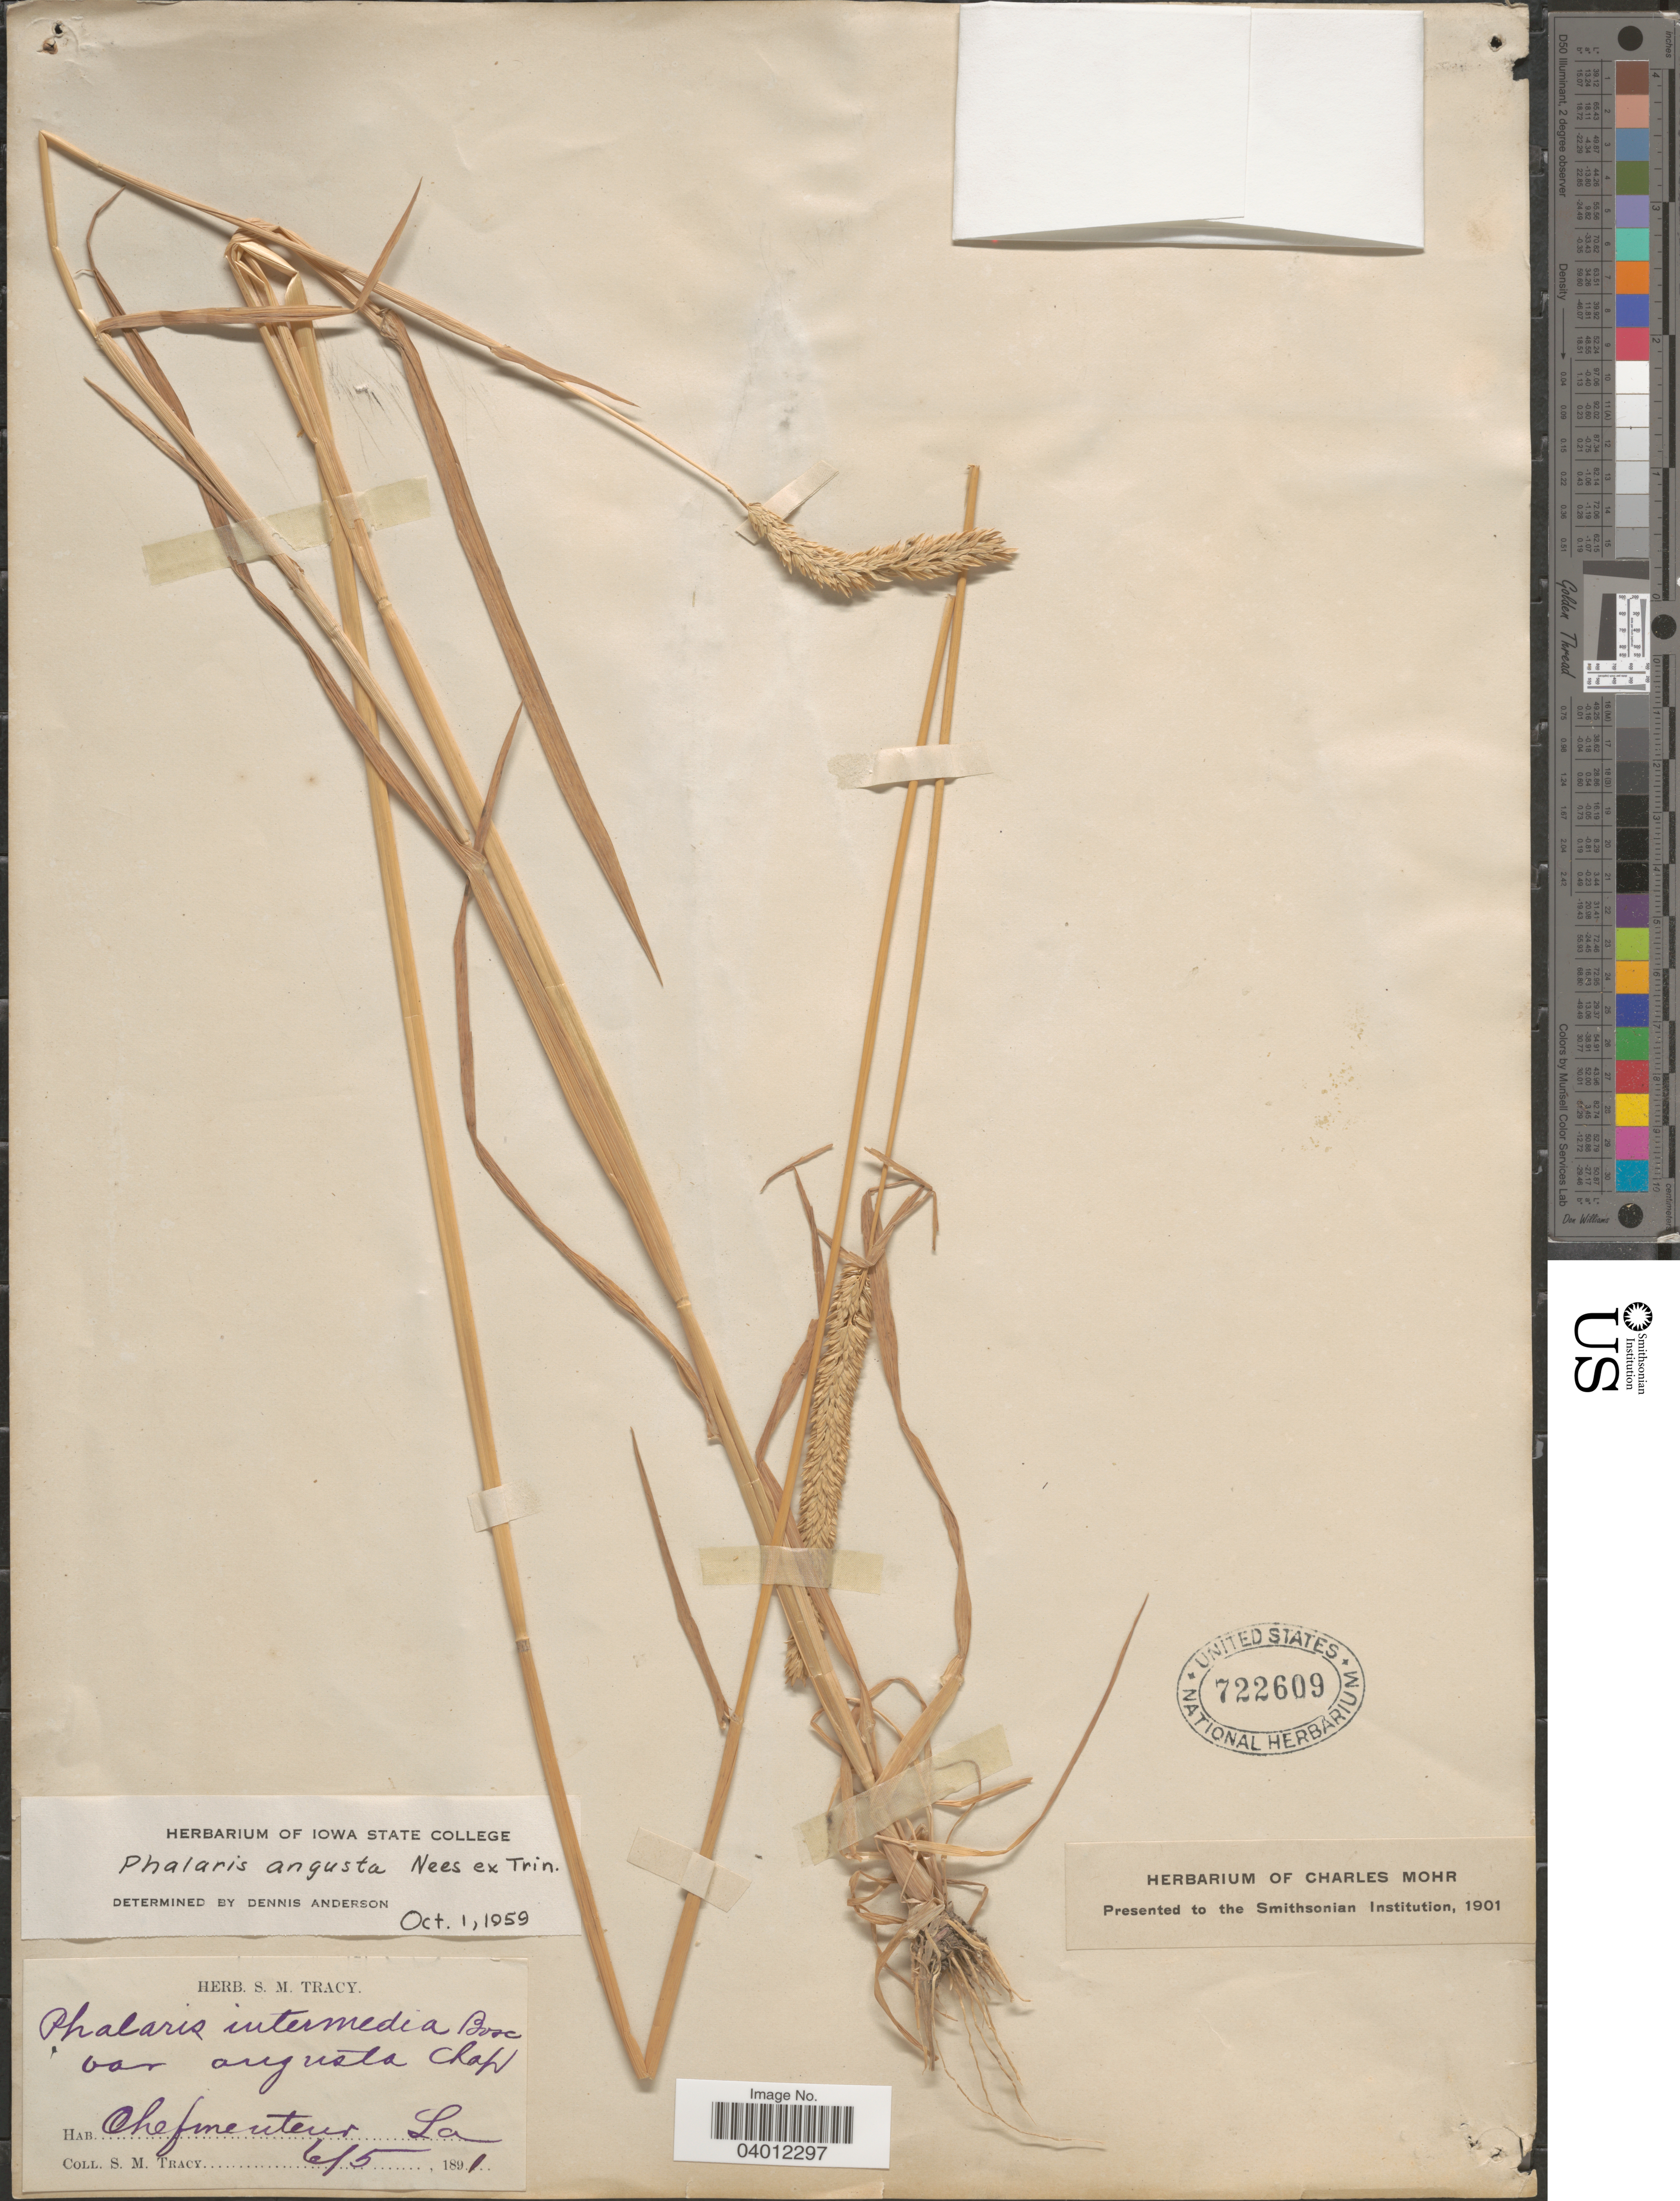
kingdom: Plantae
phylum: Tracheophyta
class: Liliopsida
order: Poales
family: Poaceae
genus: Phalaris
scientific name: Phalaris angusta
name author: Nees ex Trin.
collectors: S. M. Tracy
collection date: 1891-06-05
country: United States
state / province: Louisiana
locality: Chef Menteur.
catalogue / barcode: US 722609